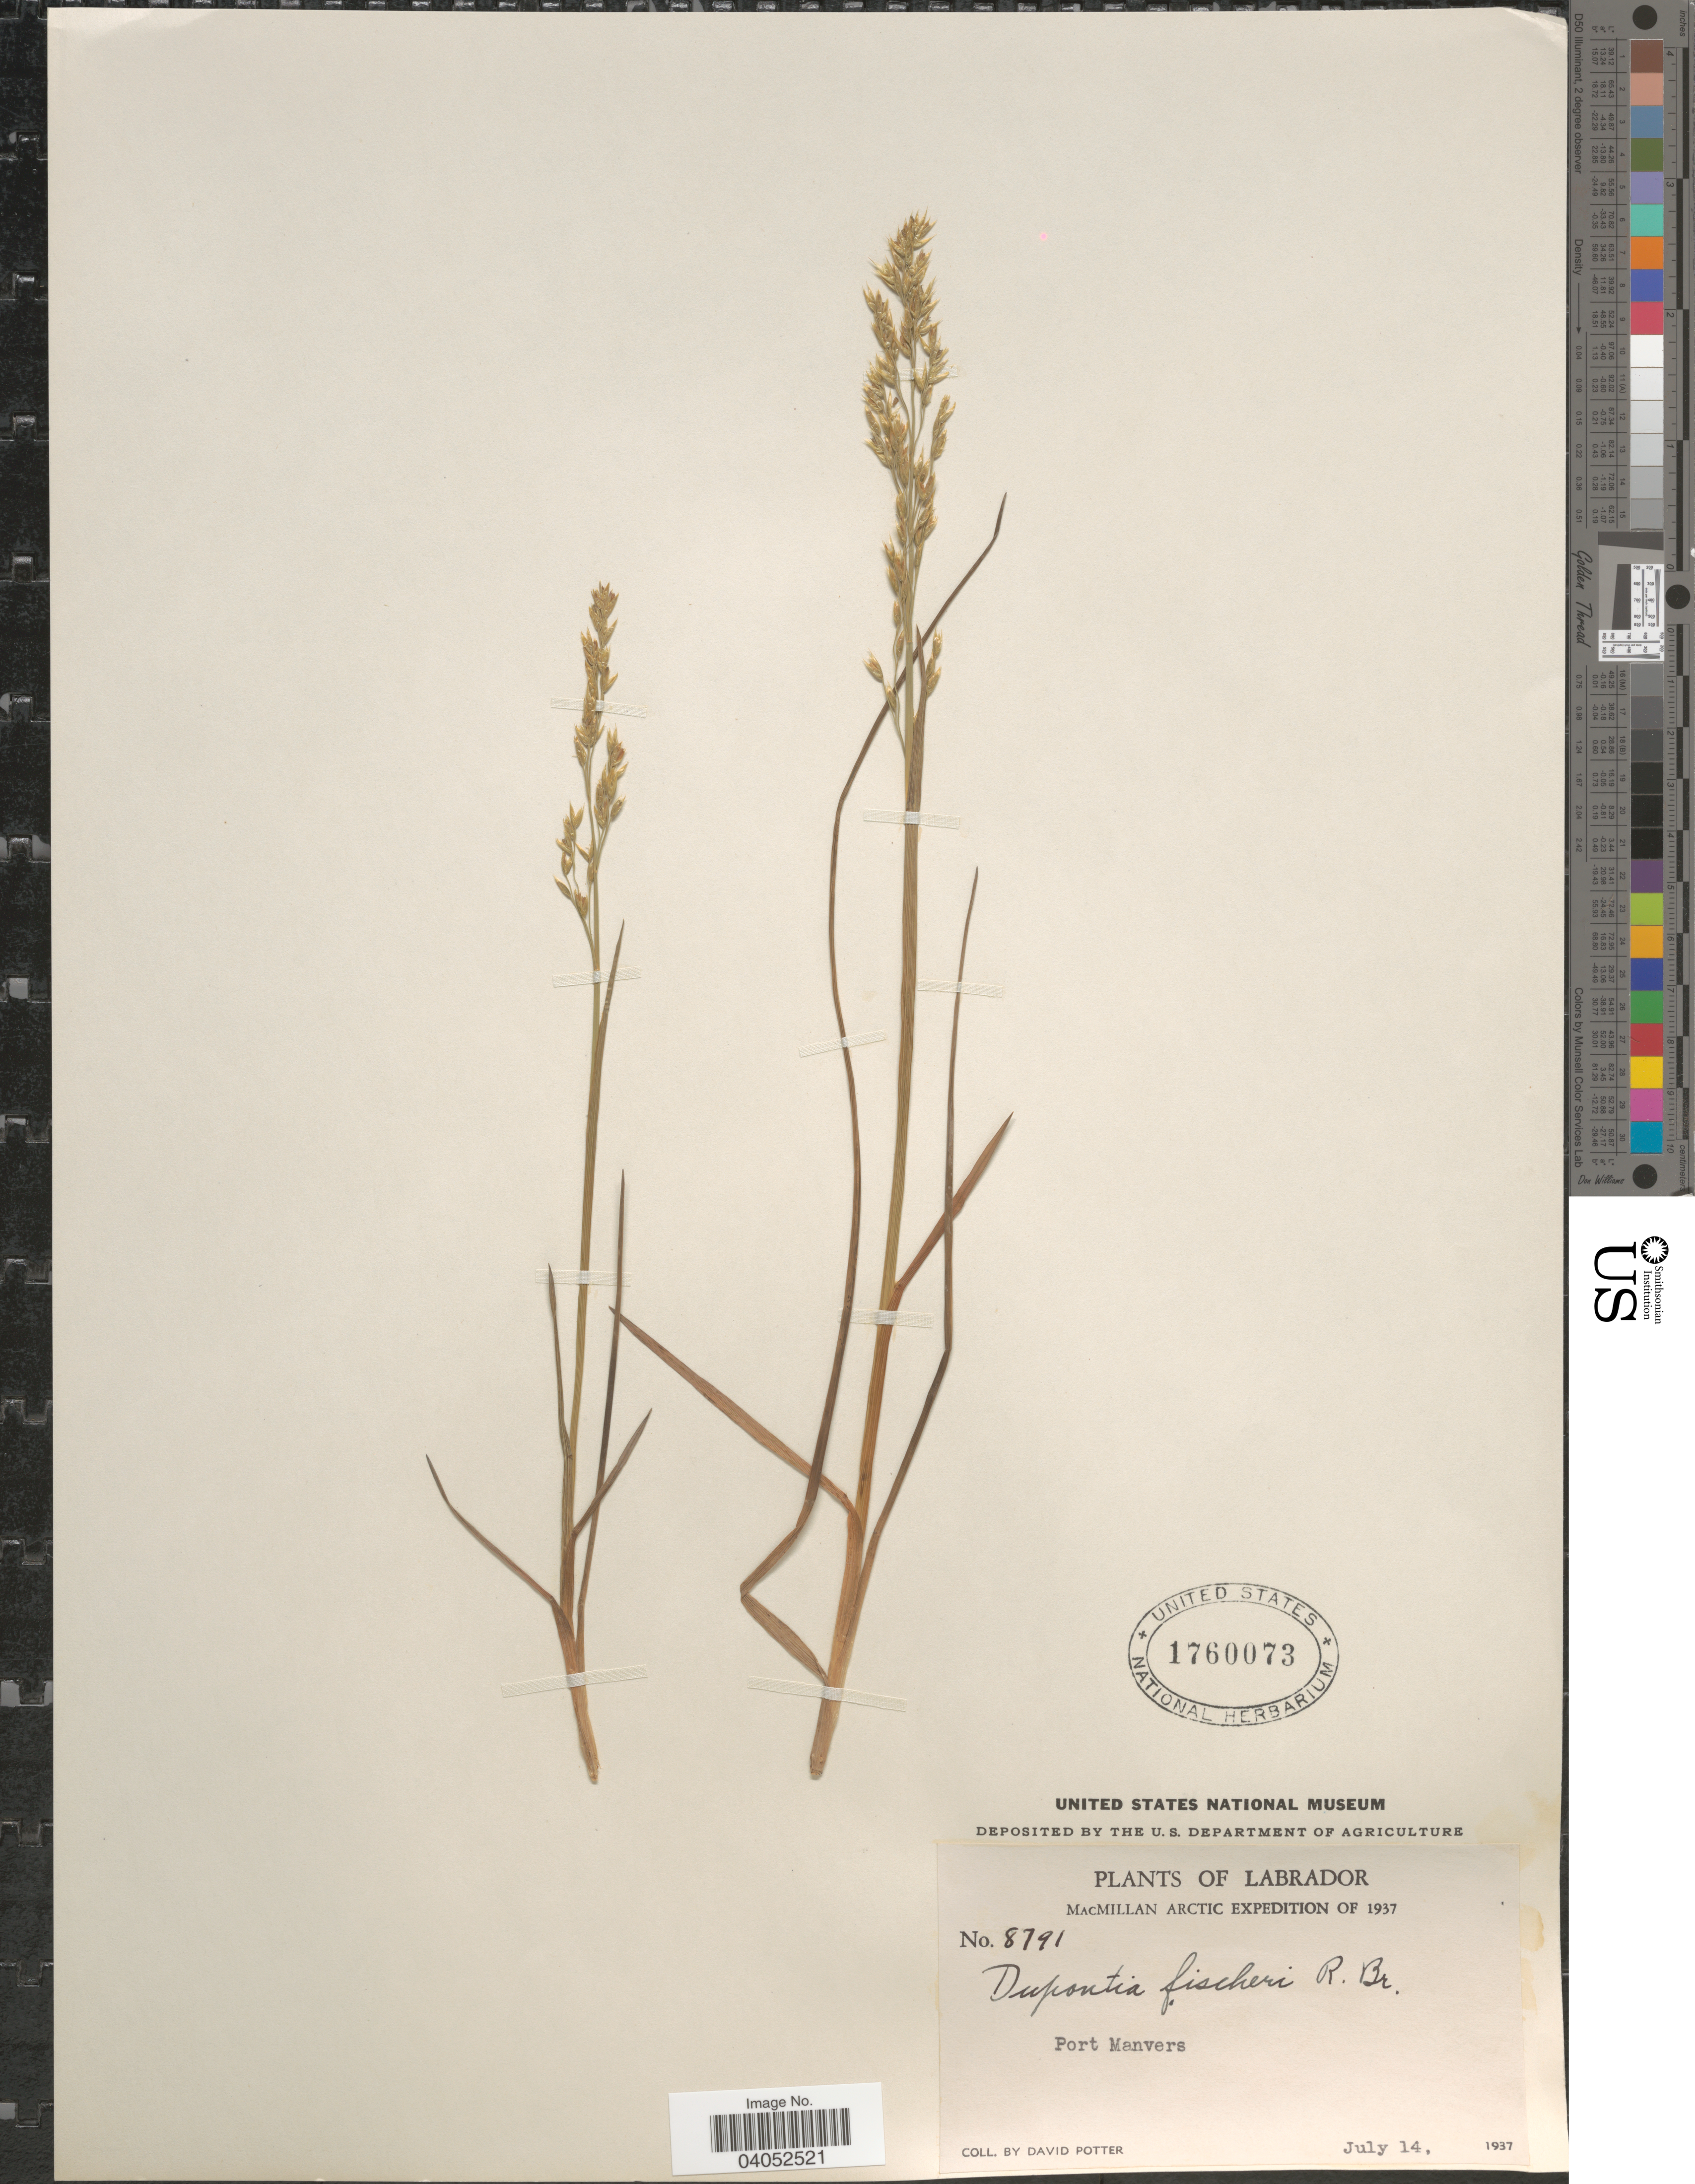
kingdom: Plantae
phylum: Tracheophyta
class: Liliopsida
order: Poales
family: Poaceae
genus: Dupontia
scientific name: Dupontia micrantha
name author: Holm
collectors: D. Potter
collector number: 8791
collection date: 1937-07-14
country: Canada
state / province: Newfoundland and Labrador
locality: Labrador. Port Manvers.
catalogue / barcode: US 1760073